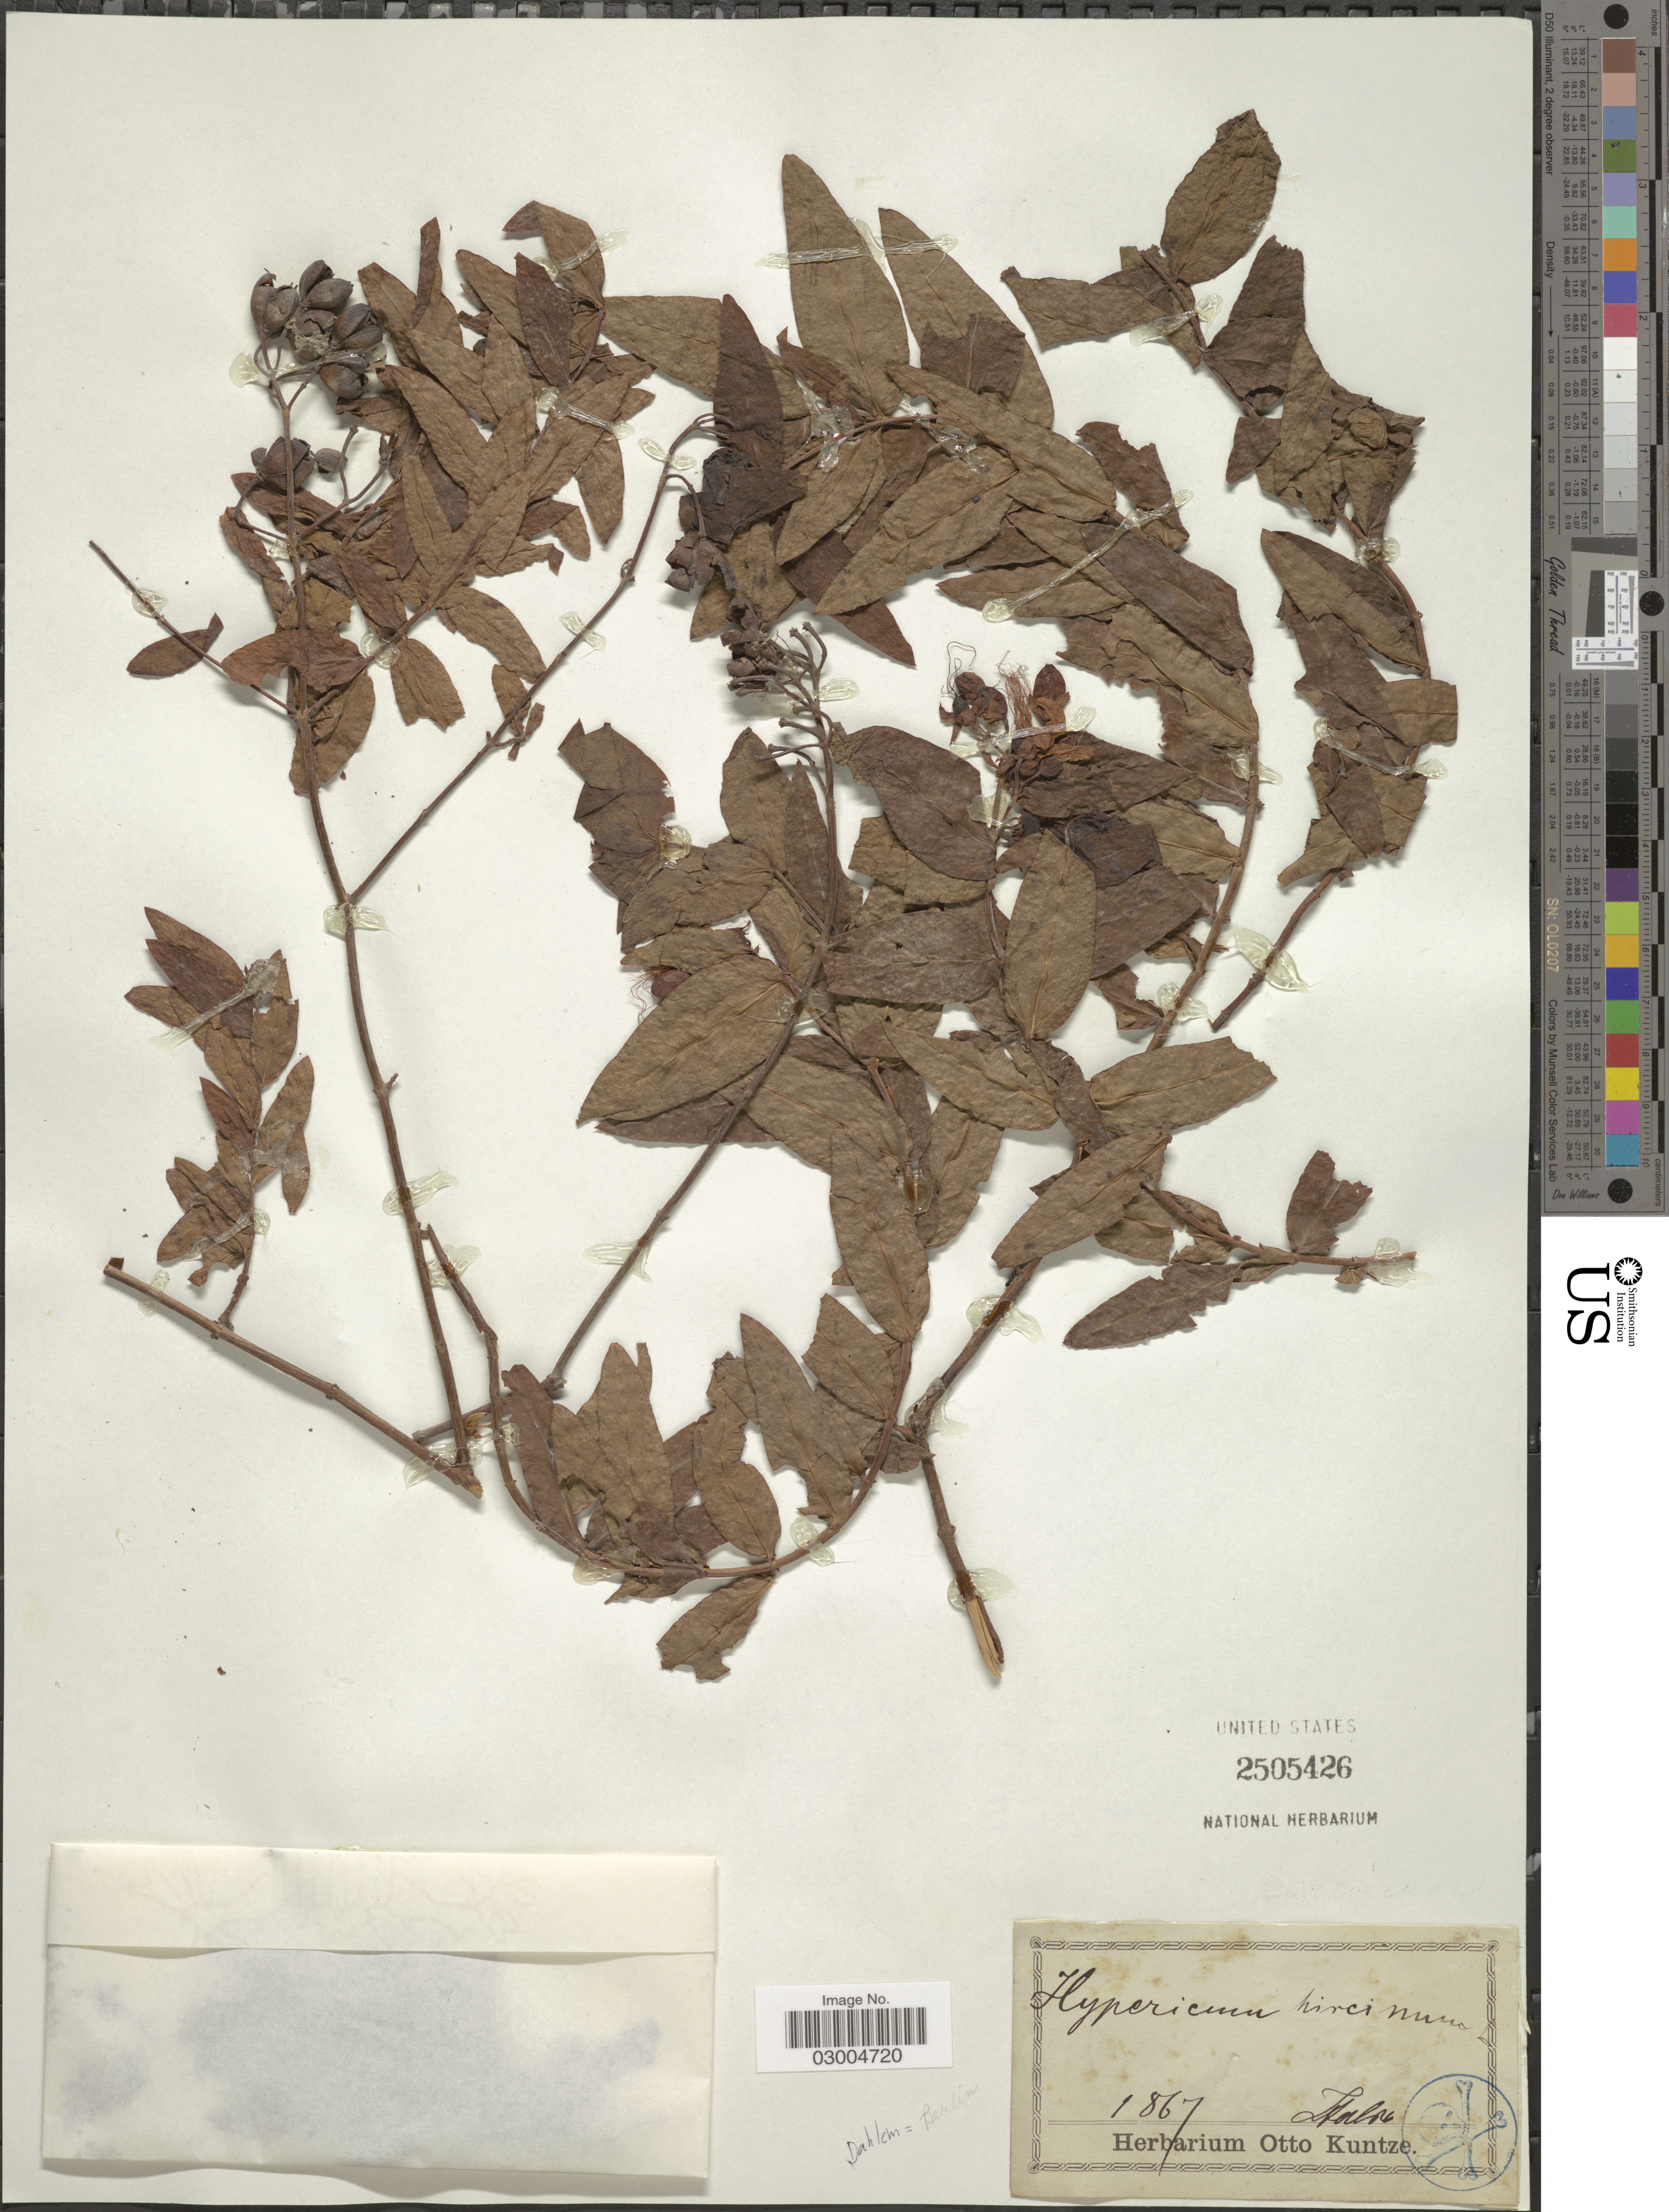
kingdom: Plantae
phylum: Tracheophyta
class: Magnoliopsida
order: Malpighiales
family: Hypericaceae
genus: Hypericum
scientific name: Hypericum hircinum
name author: L.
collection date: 1867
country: Germany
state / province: Berlin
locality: Dahlem.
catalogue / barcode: US 2505426